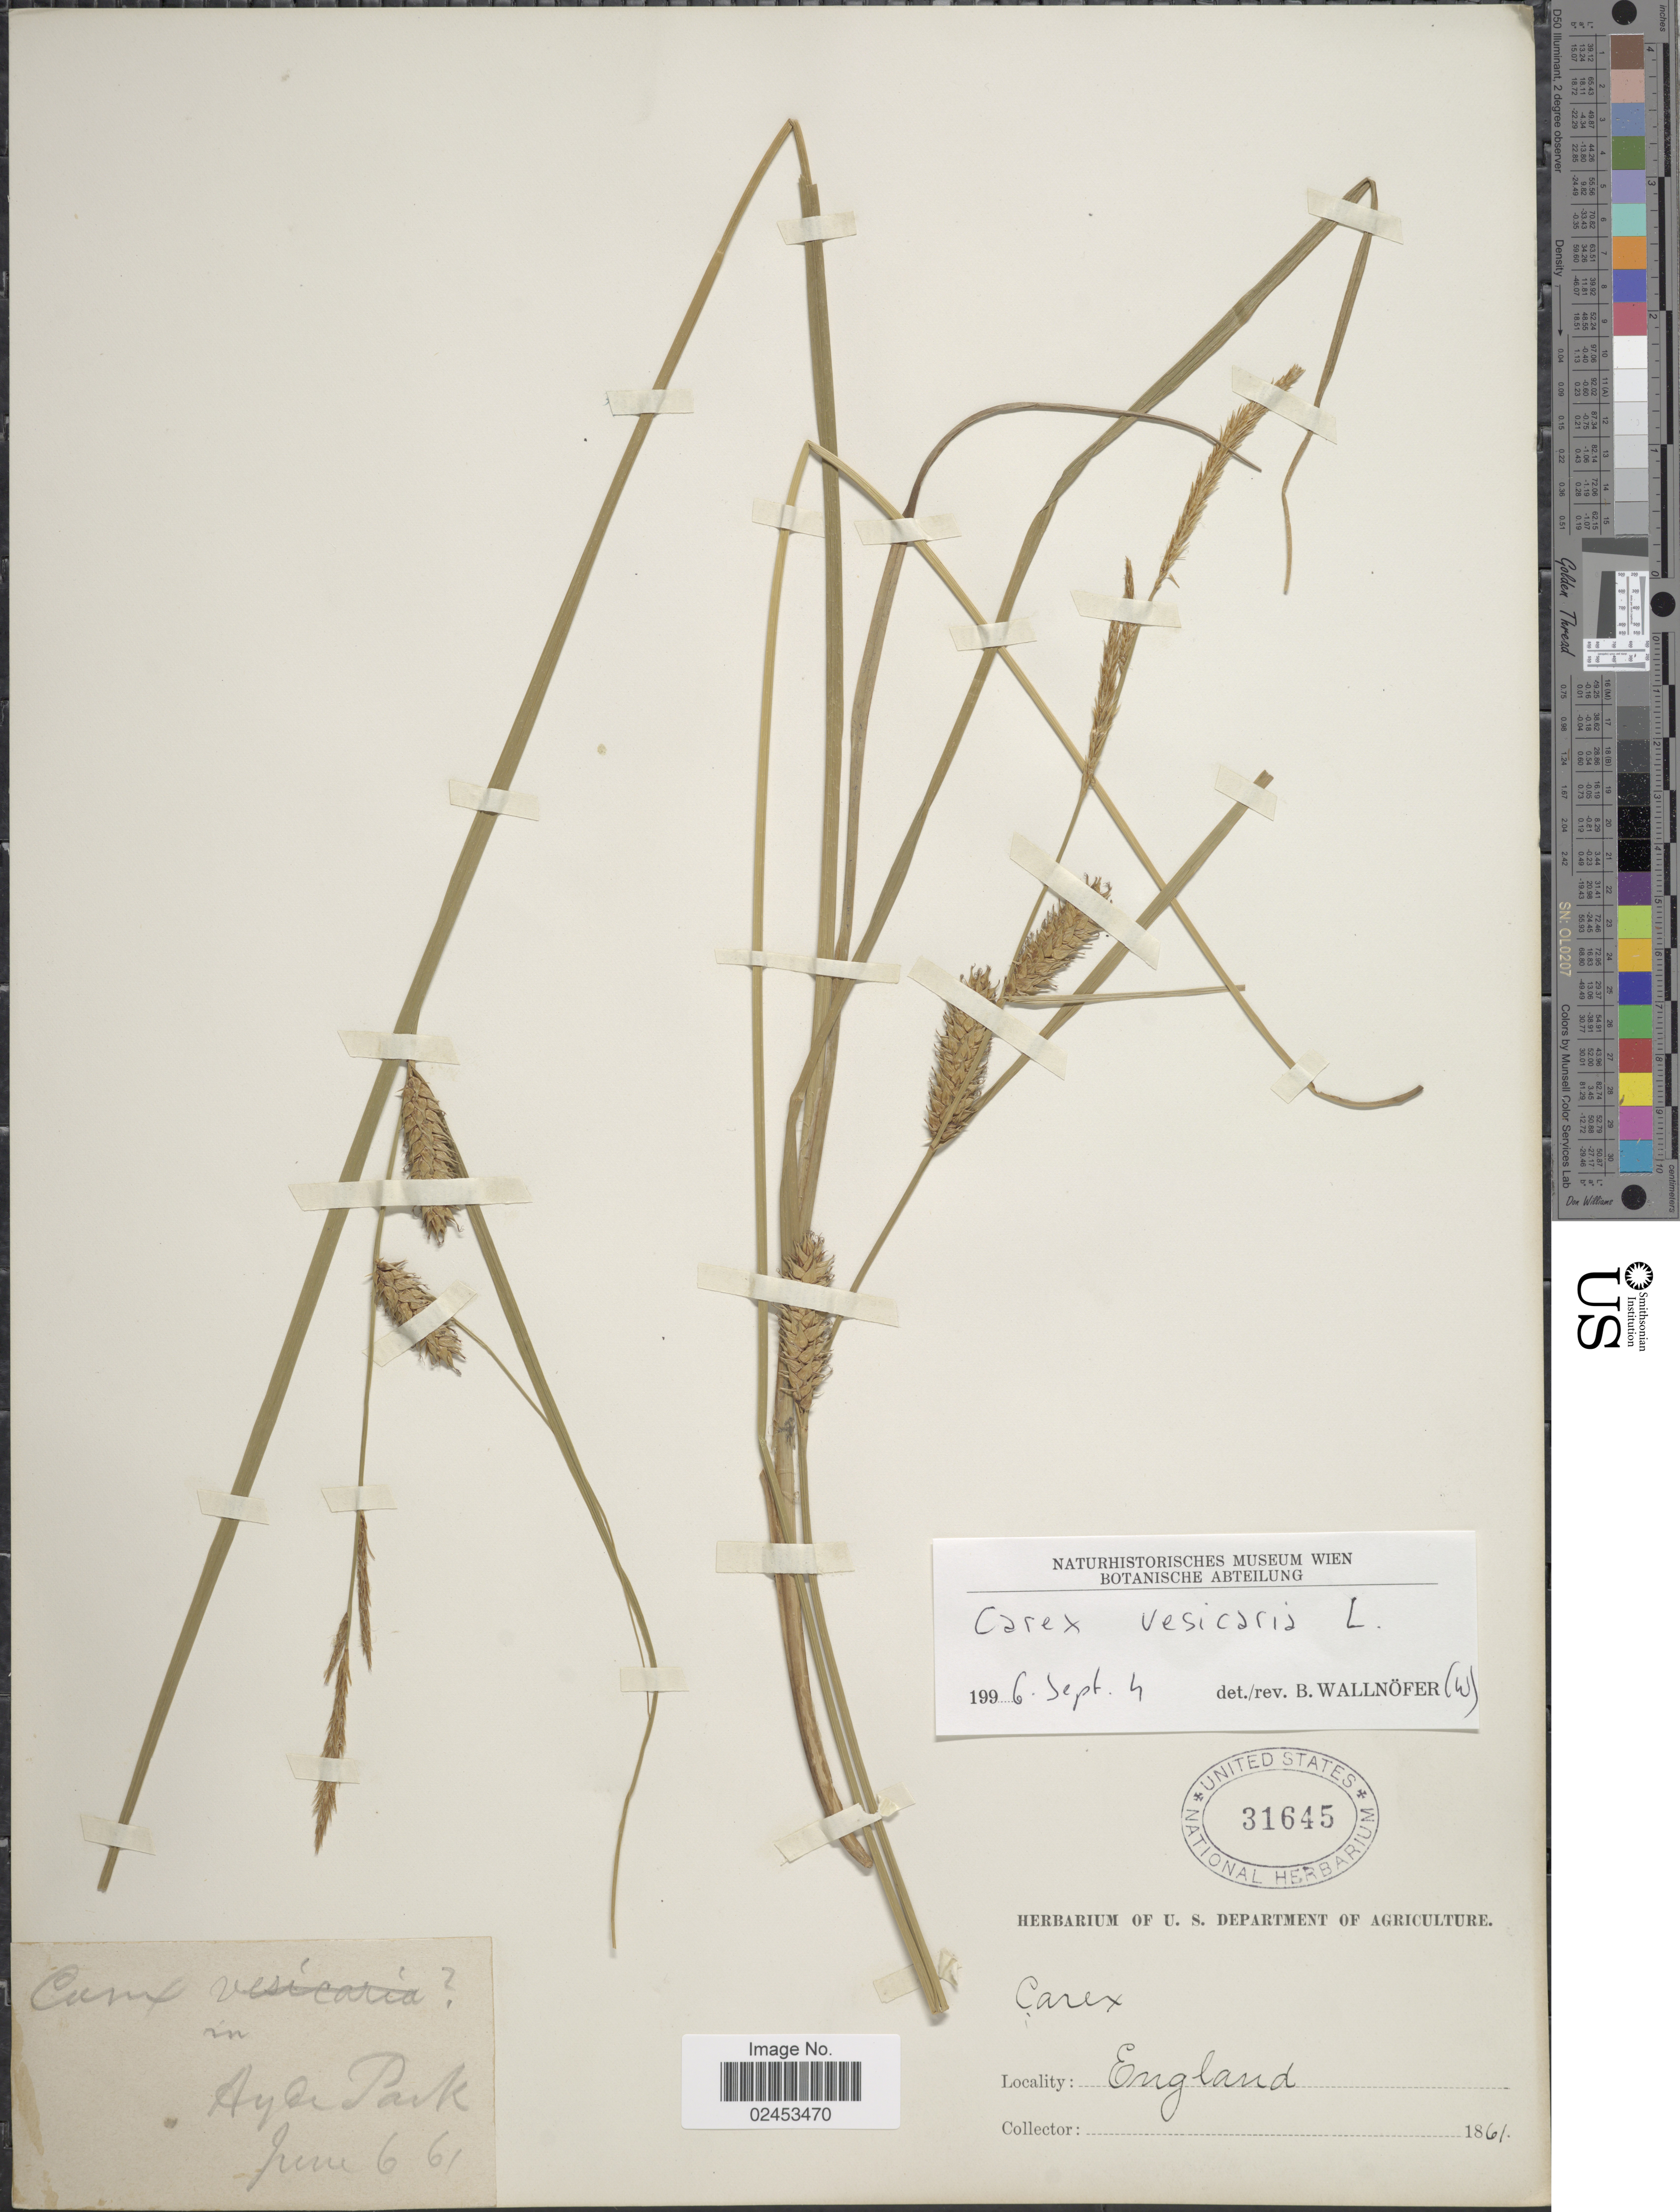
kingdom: Plantae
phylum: Tracheophyta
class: Liliopsida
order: Poales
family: Cyperaceae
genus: Carex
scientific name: Carex vesicaria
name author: L.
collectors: ex herb. U. S. Department of Agriculture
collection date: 1861-06-06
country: United Kingdom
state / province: England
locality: Hyde Park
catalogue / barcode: US 31645